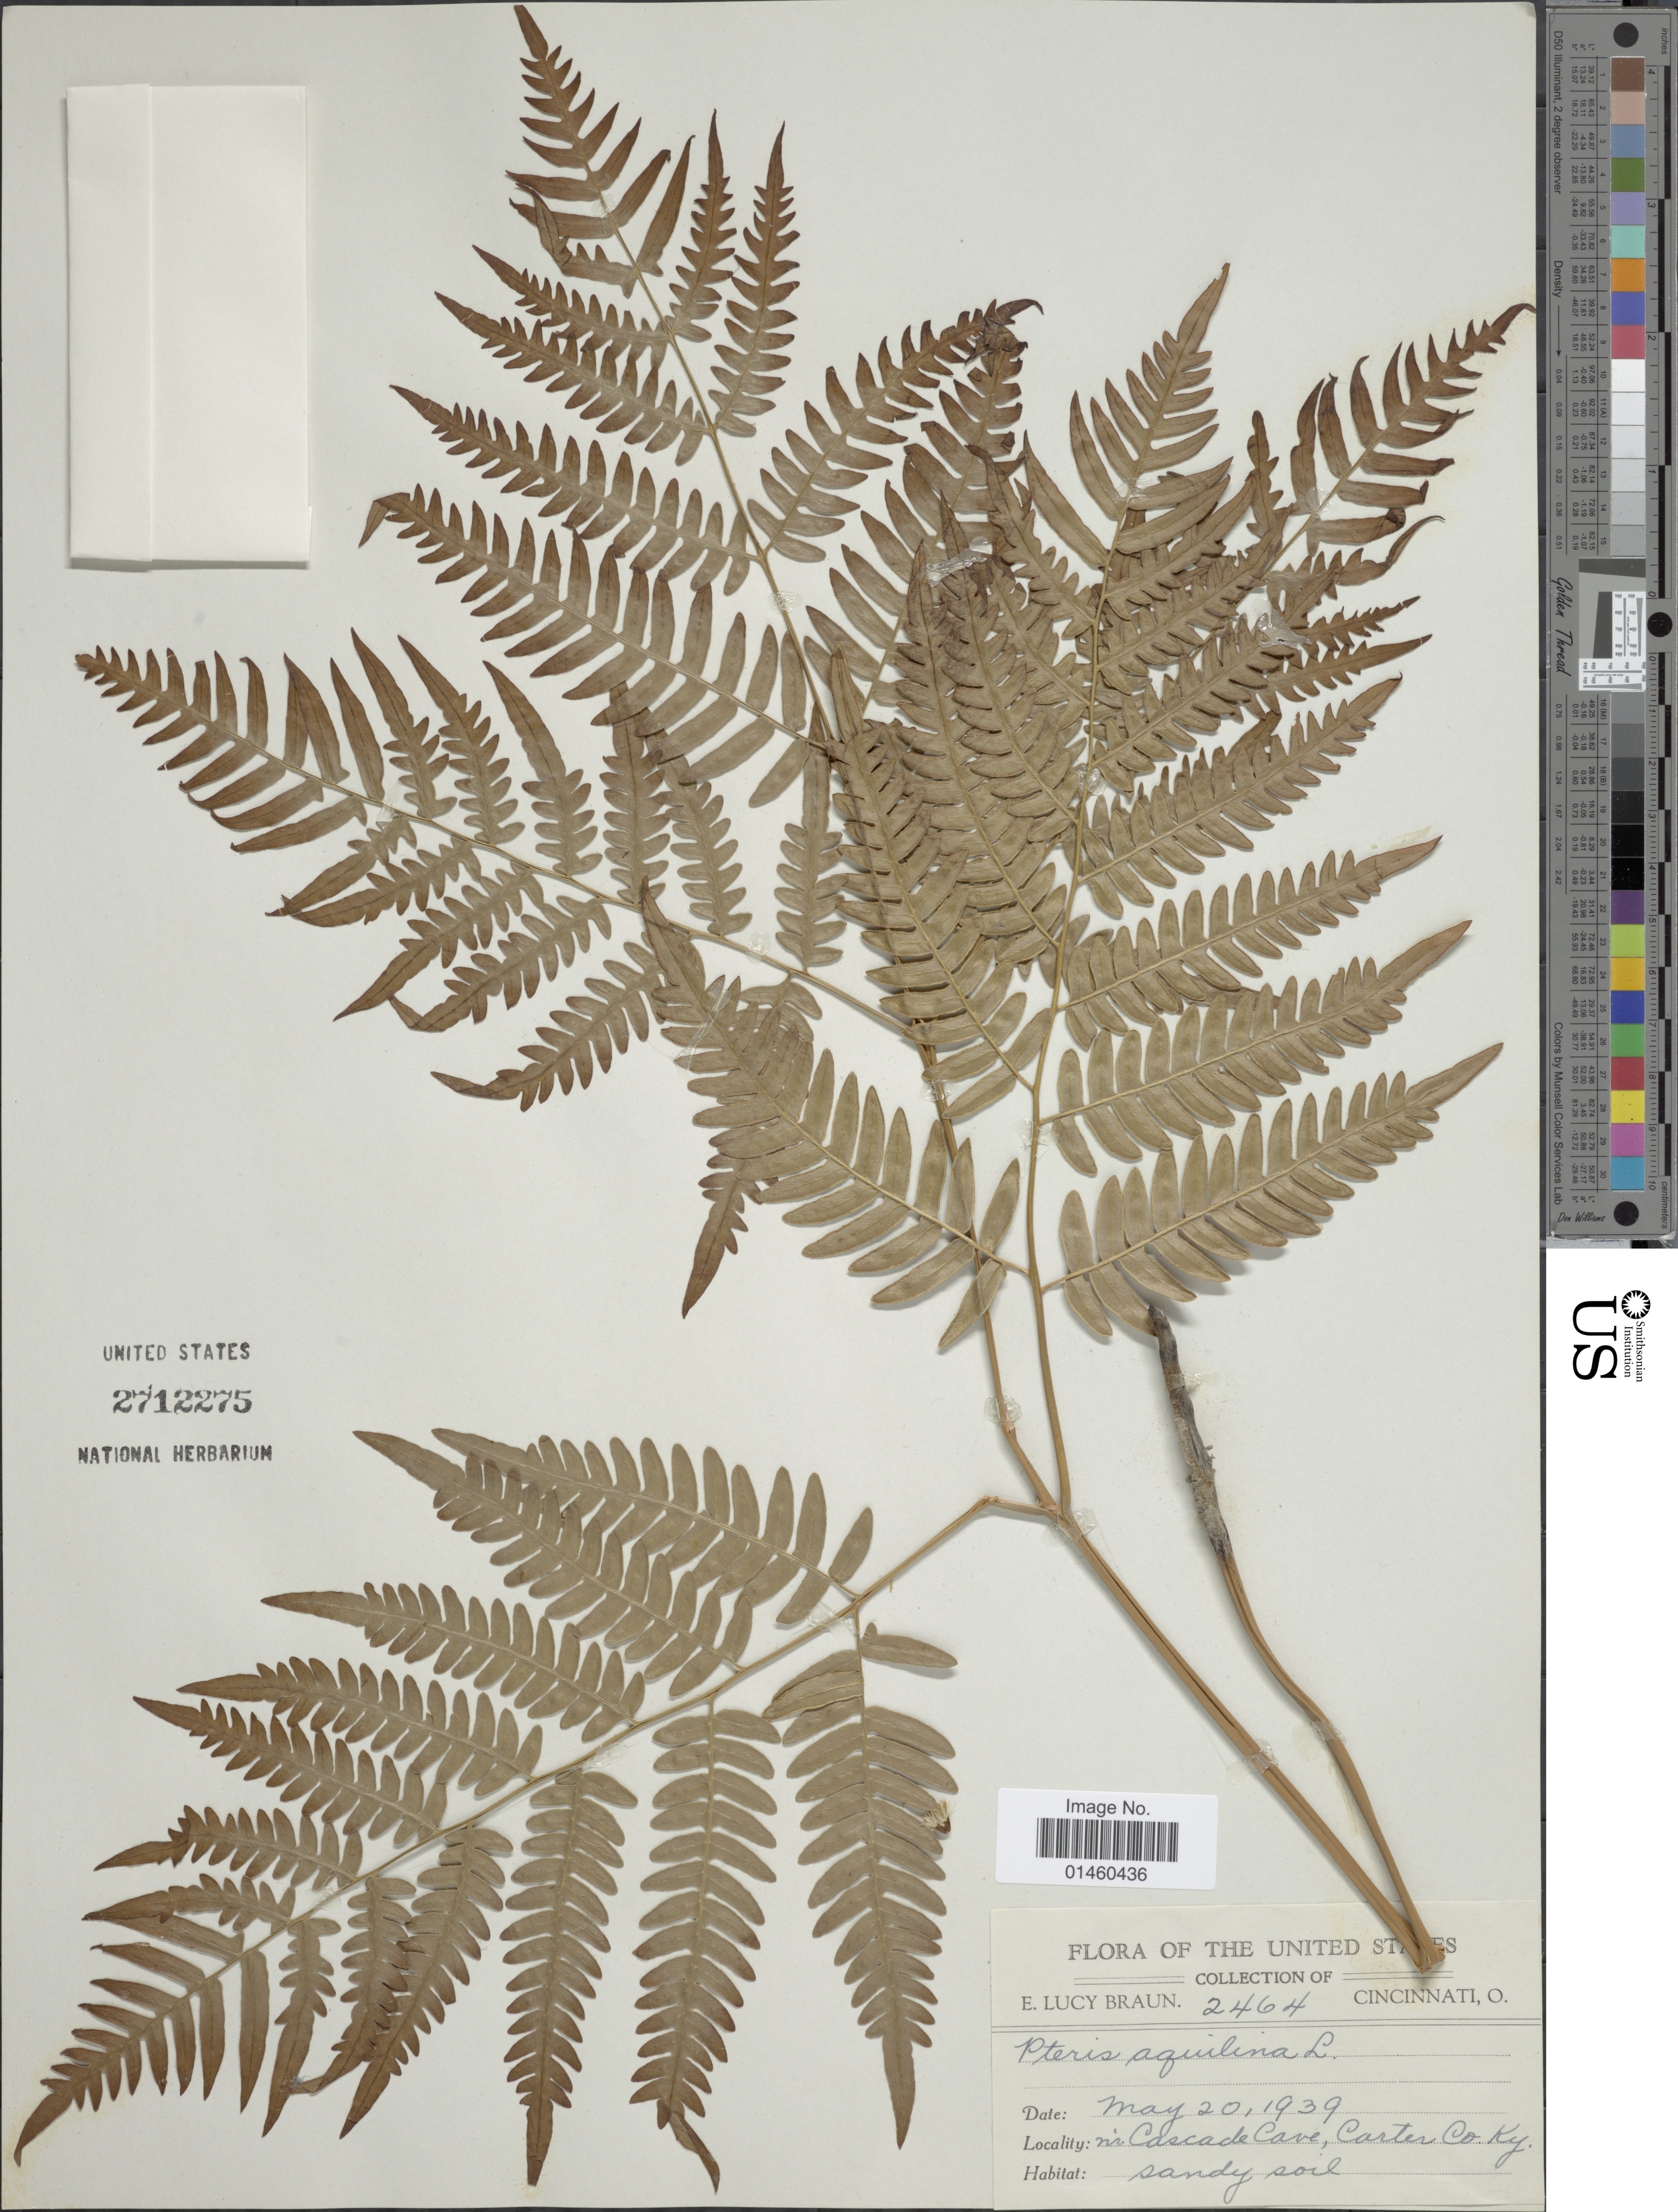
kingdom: Plantae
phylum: Tracheophyta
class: Polypodiopsida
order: Polypodiales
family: Dennstaedtiaceae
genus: Pteridium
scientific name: Pteridium aquilinum var. pseudocaudatum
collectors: E. L. Braun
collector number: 2464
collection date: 1939-05-20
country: United States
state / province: Kentucky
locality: Nr Cascade Cave, Carter Co. Ky.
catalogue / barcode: US 2712275